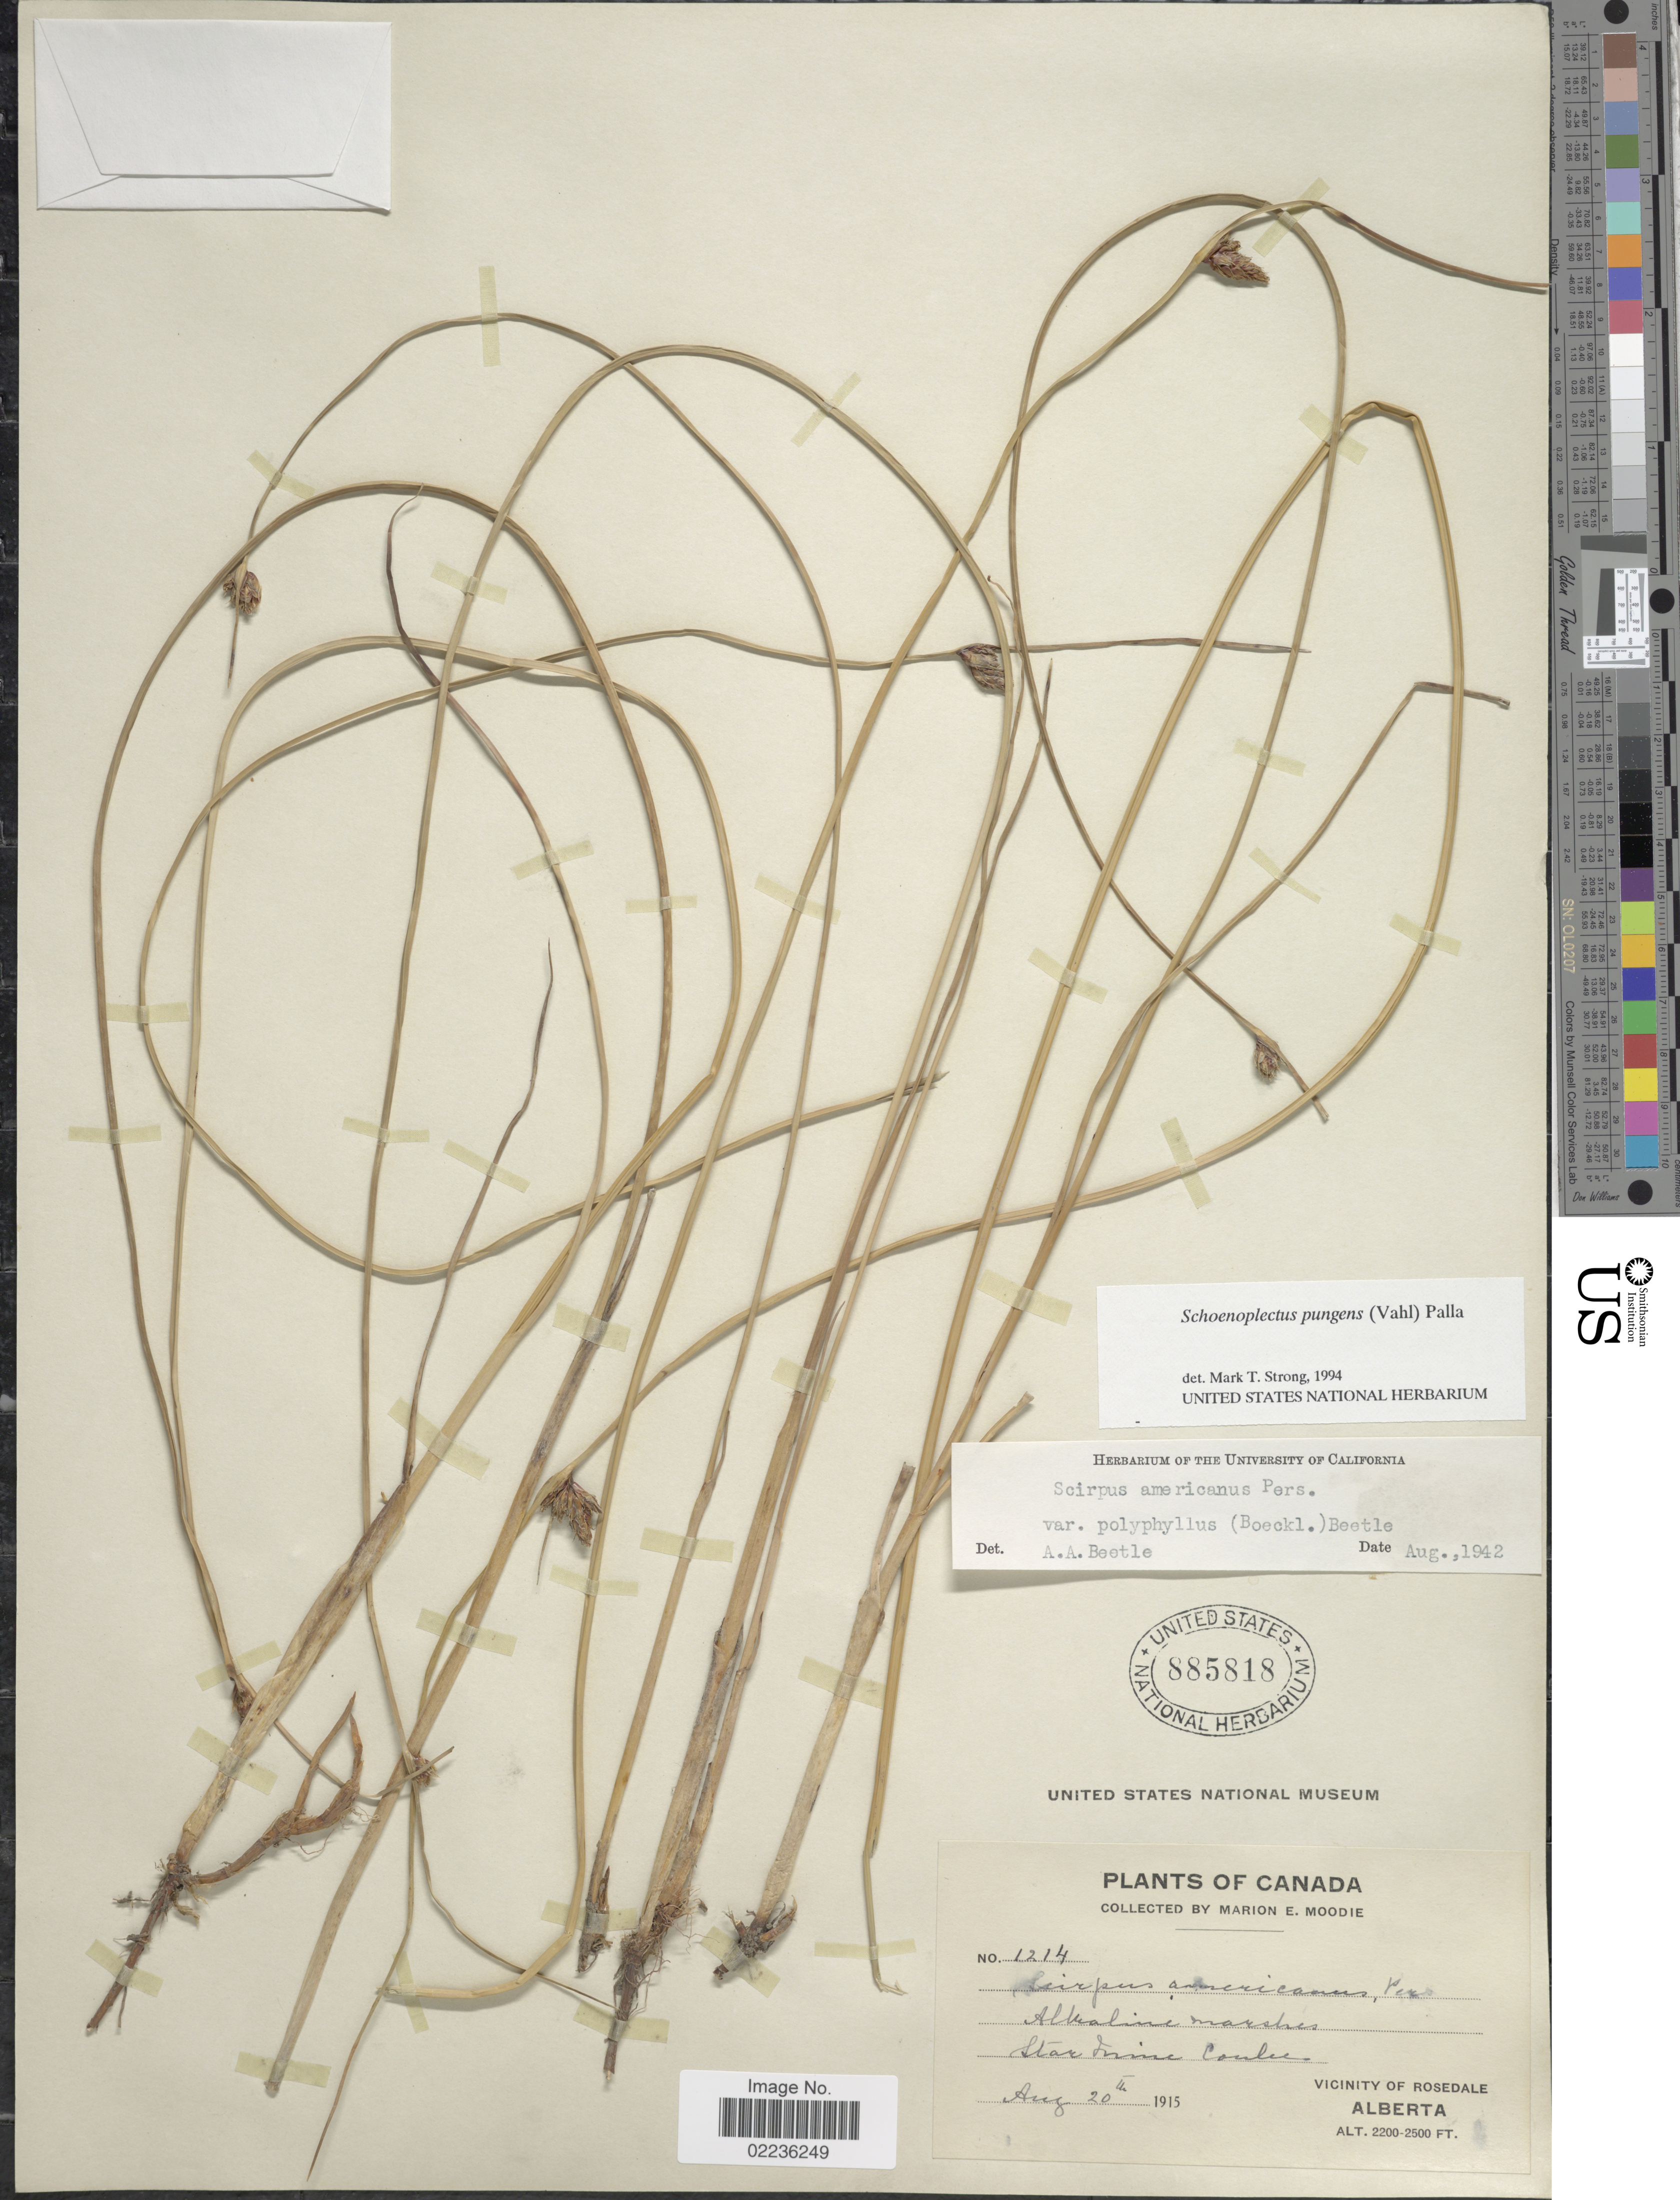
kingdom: Plantae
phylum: Tracheophyta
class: Liliopsida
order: Poales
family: Cyperaceae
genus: Schoenoplectus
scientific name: Schoenoplectus pungens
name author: (Vahl) Palla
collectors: M. E. Moodie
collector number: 1214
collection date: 1915-08-20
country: Canada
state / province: Alberta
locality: Alkaline marshes. Star Mine Coulee. Vicinity of Rosedale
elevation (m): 671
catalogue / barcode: US 885818